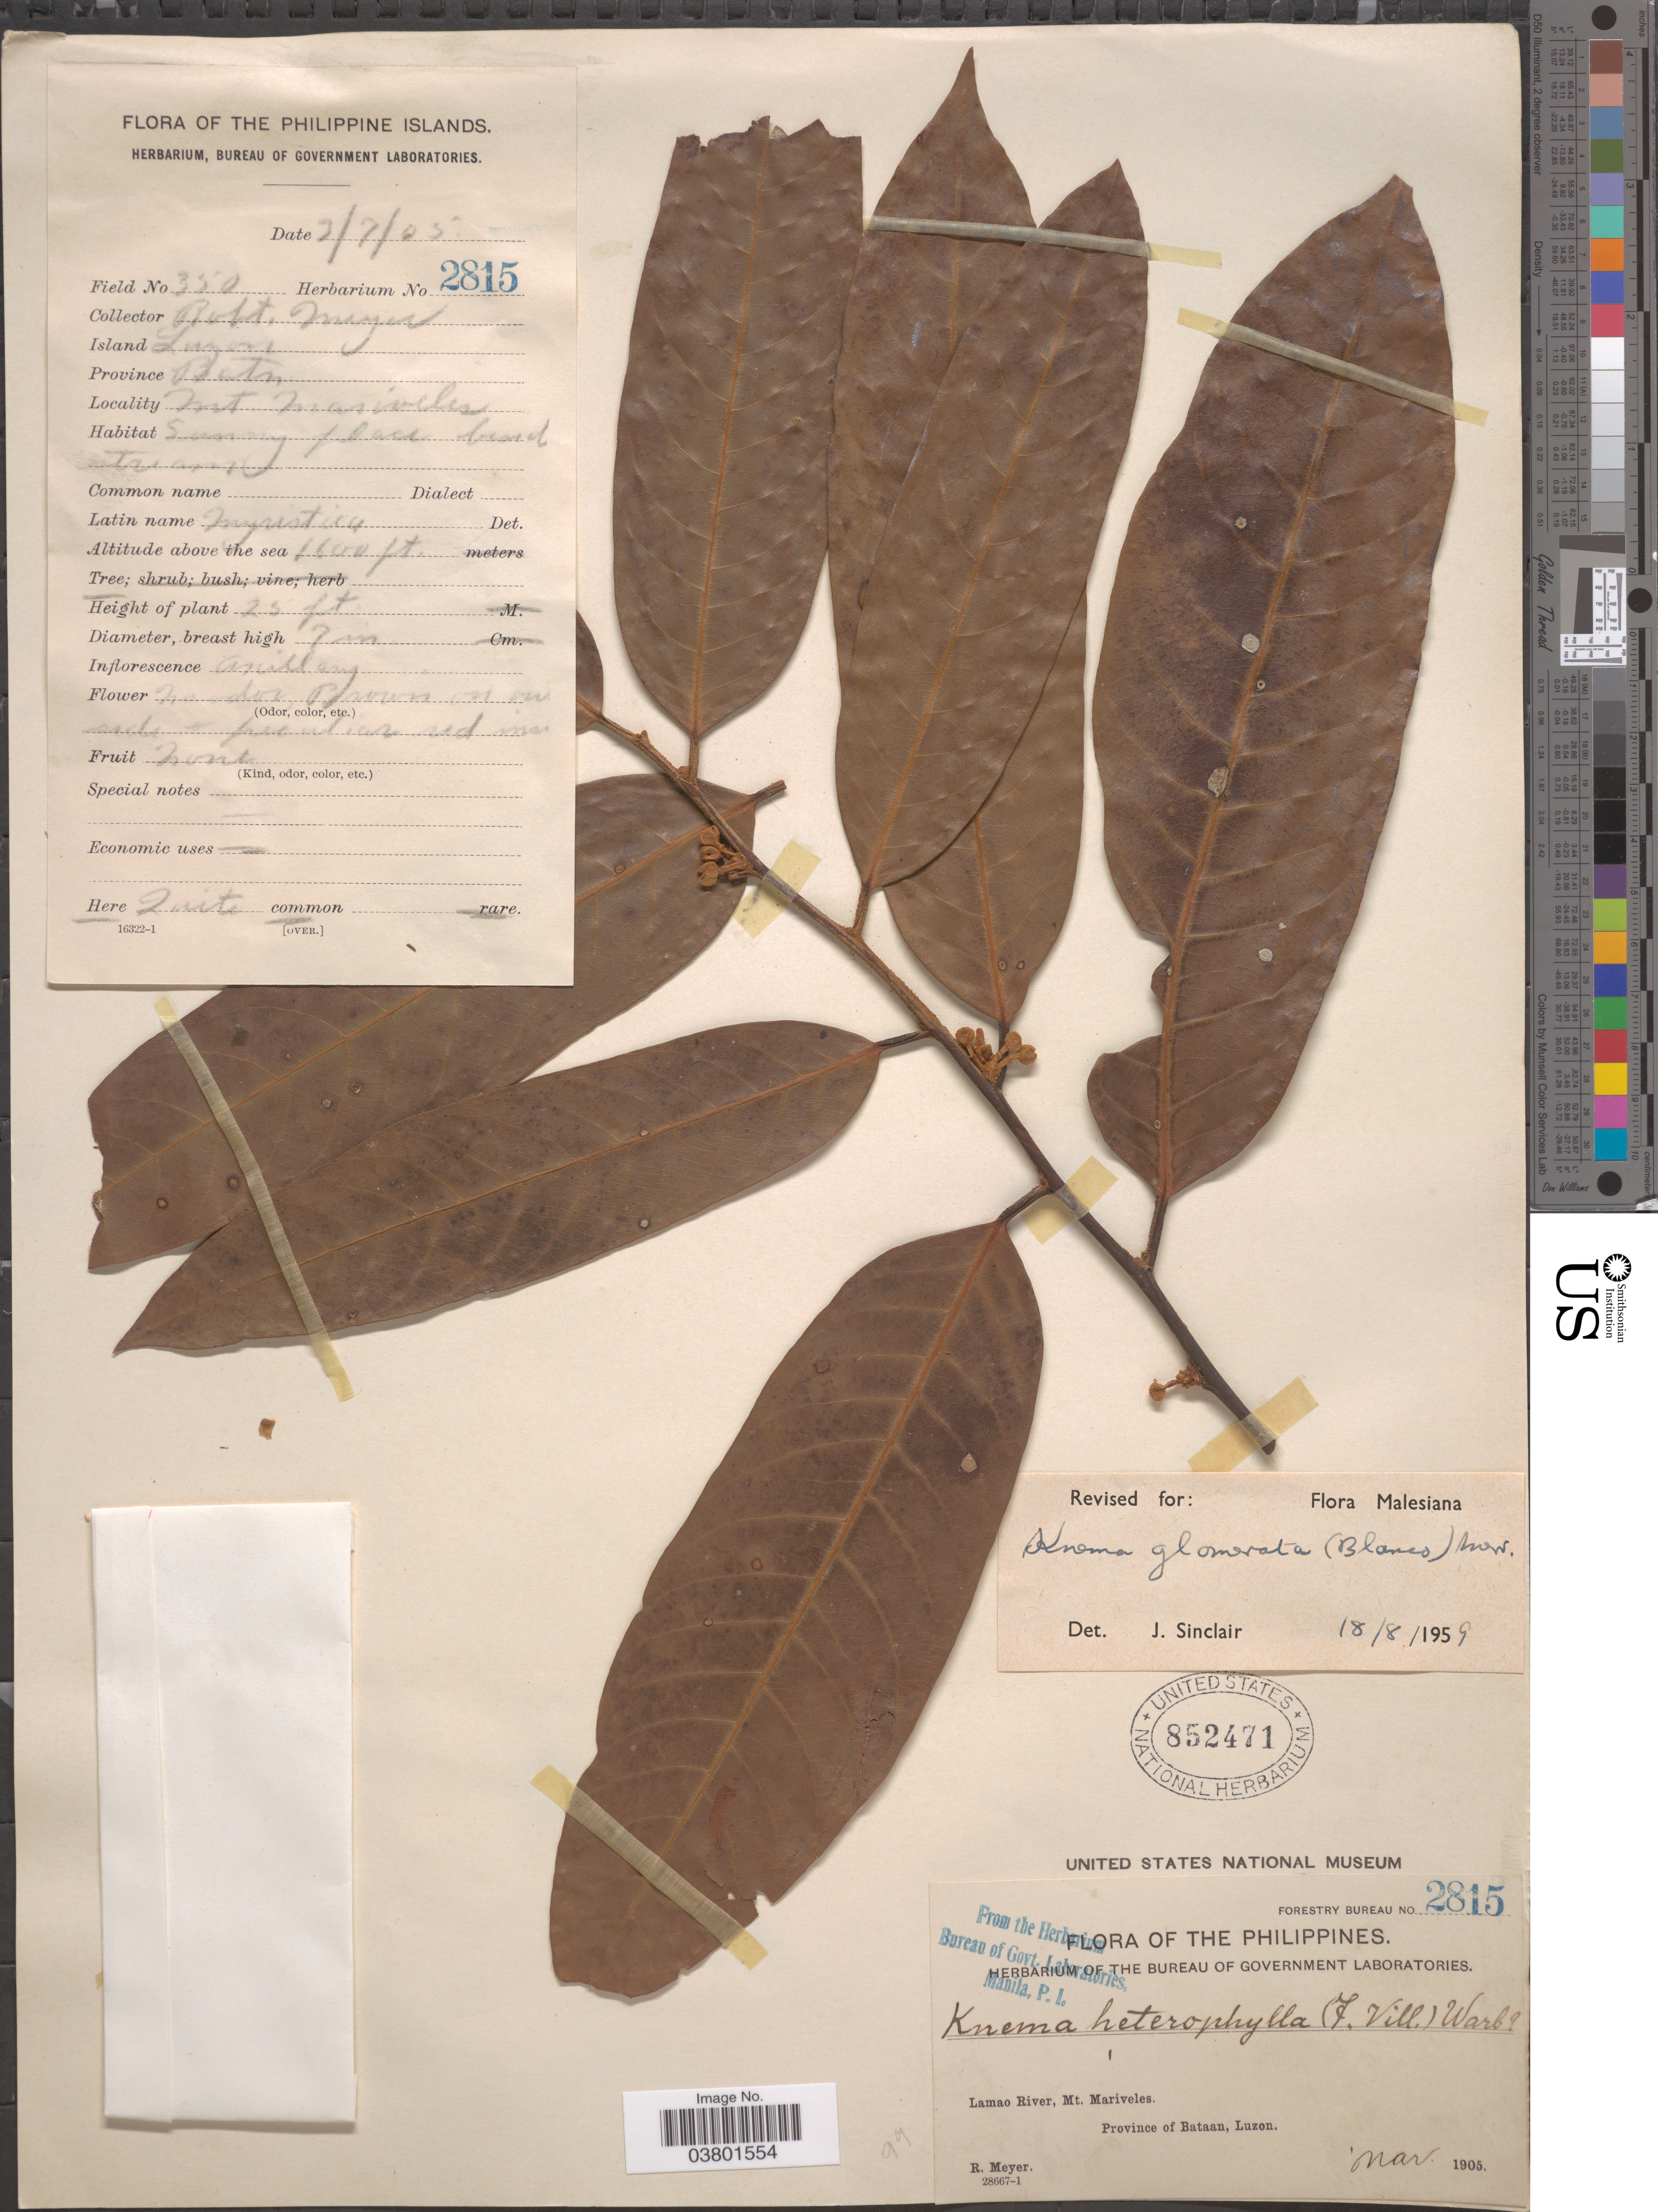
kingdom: Plantae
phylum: Tracheophyta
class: Magnoliopsida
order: Magnoliales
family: Myristicaceae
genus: Knema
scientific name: Knema glomerata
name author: (Blanco) Merr.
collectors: R. Meyer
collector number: Forestry Bureau 2815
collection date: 1905-03-07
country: Philippines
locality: Lamao River, Mt. Mariveles. Province of Bataan, Luzon. Island Luzon.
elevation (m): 488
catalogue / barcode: US 852471